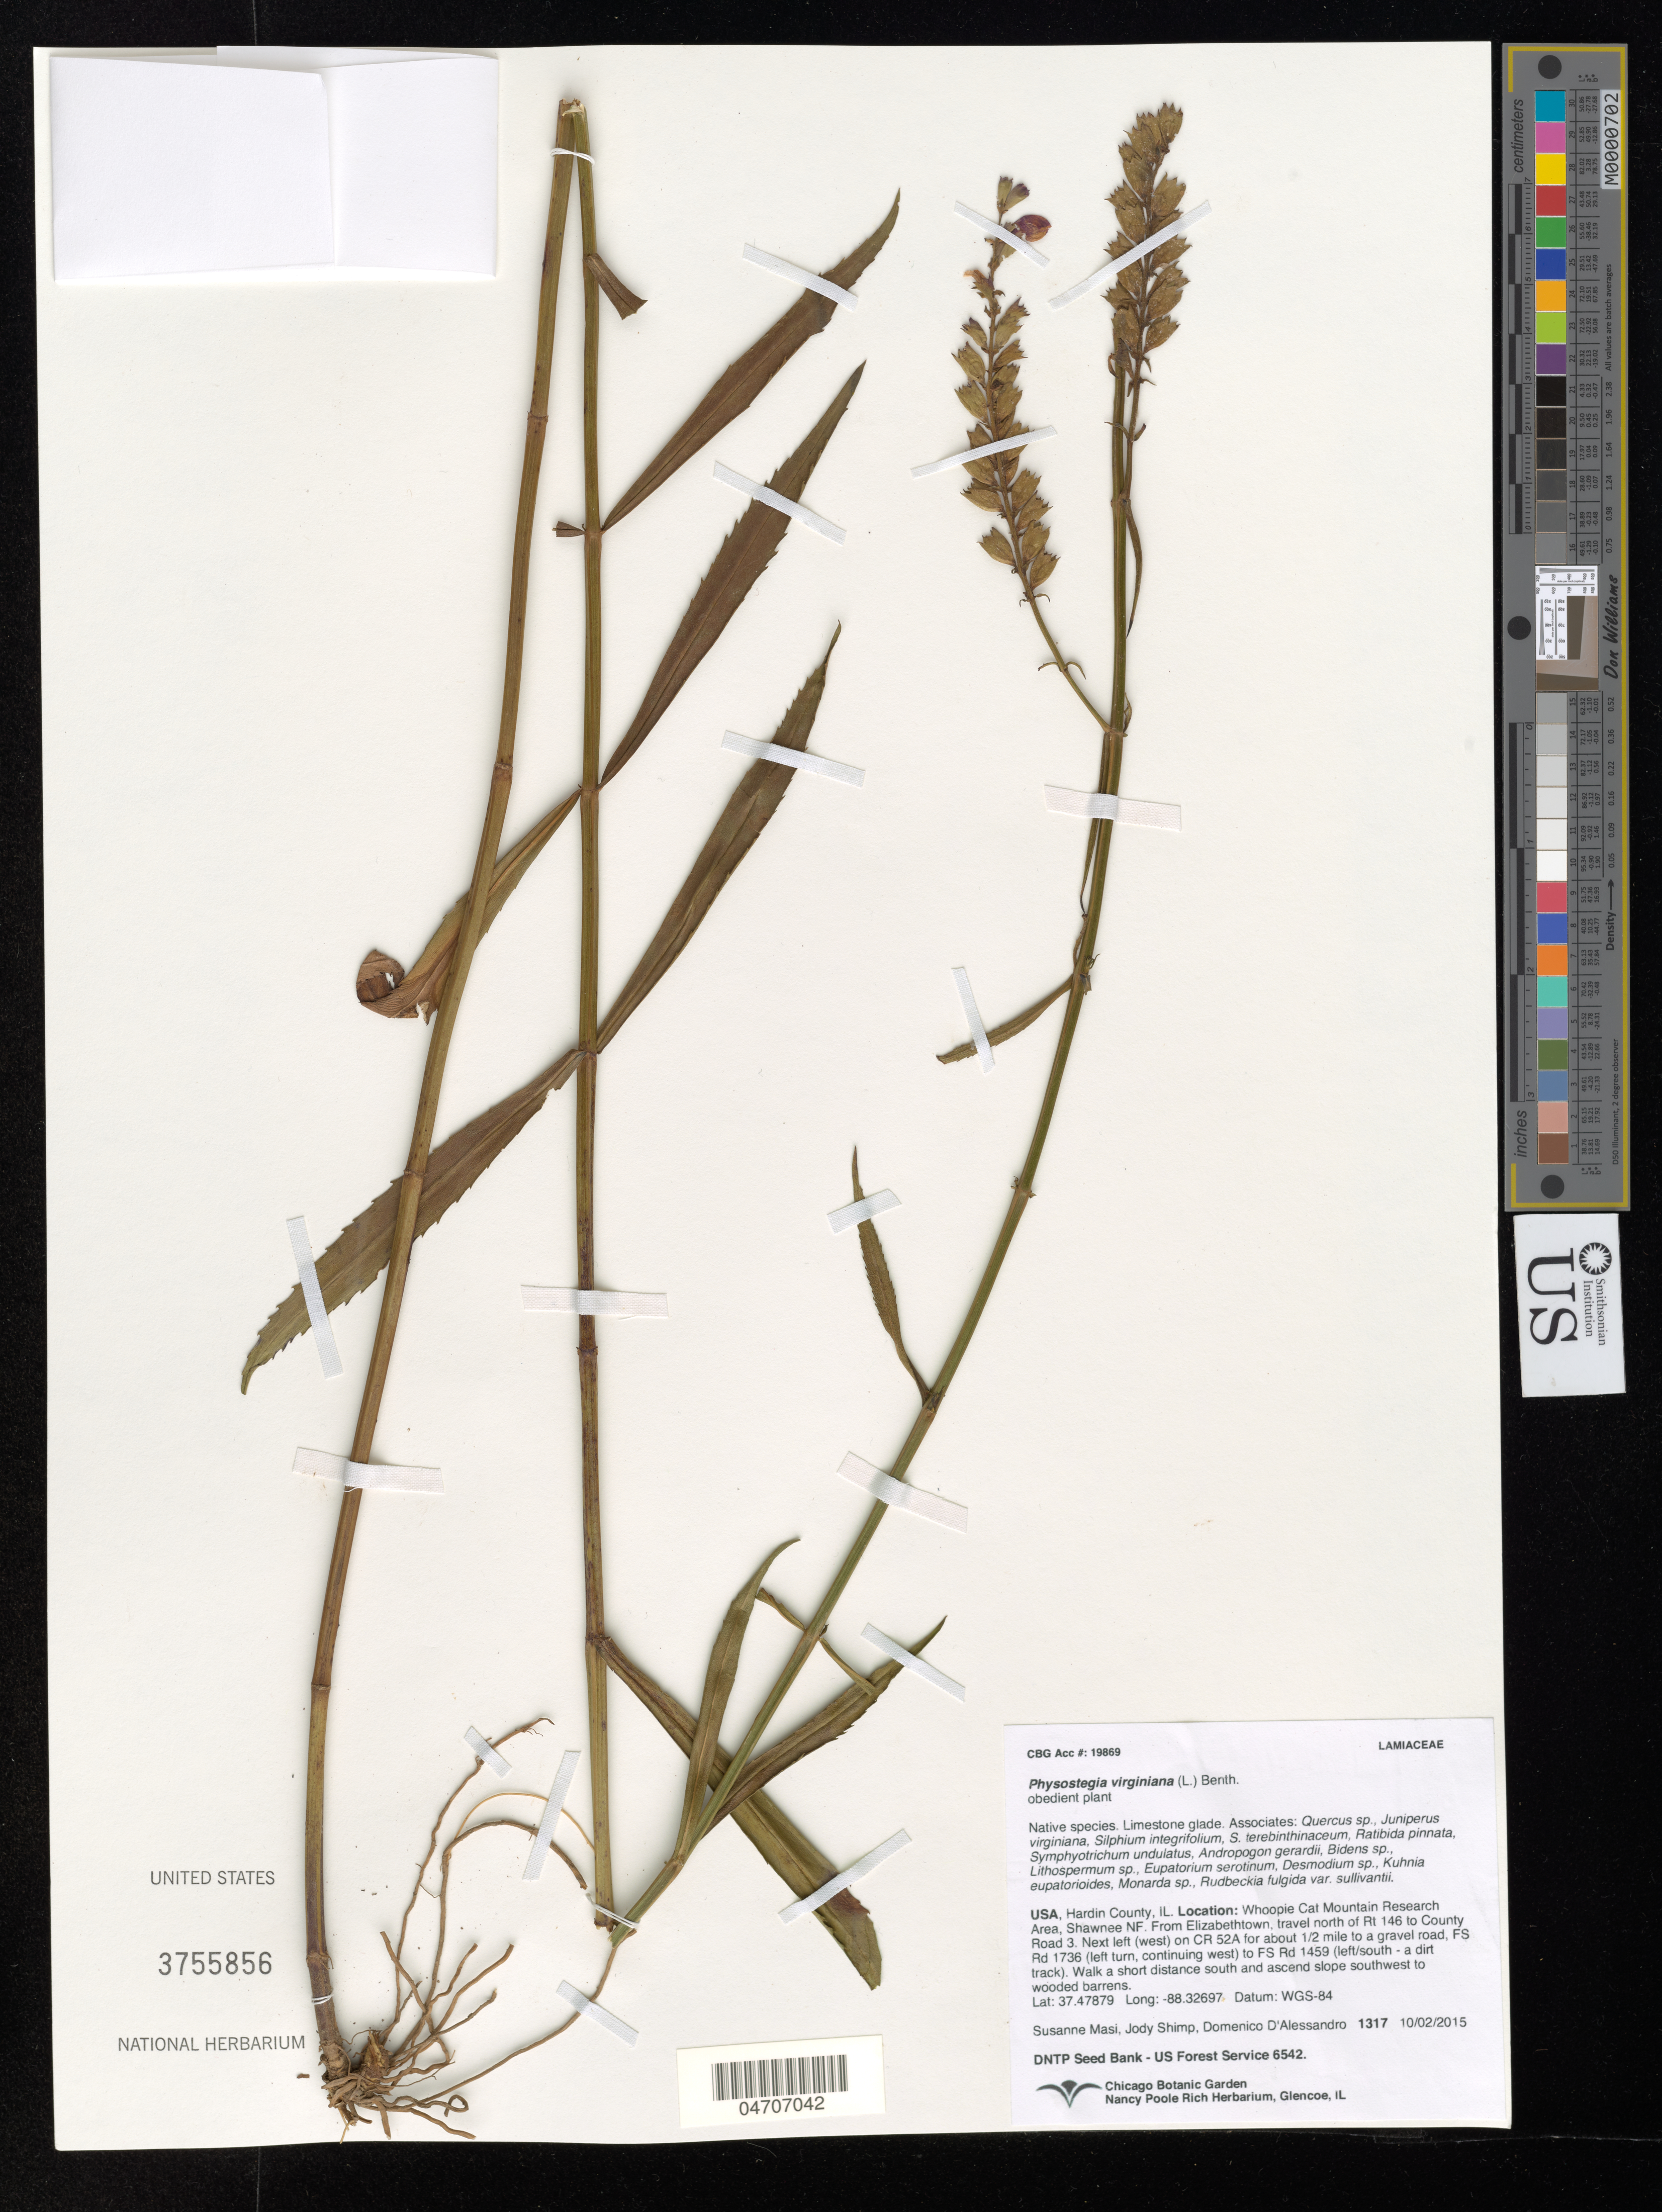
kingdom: Plantae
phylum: Tracheophyta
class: Magnoliopsida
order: Lamiales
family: Lamiaceae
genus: Physostegia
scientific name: Physostegia virginiana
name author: (L.) Benth.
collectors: S. Masi, A. Lisak & D. D'alessandro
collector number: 1317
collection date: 2015-10-02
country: United States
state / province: Illinois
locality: Hardin County. Whoopie Cat Mountain Research Area, Shawnee NF. From Elizabethtown, travel north of RT 146 to County Road 3. Next left (west) on CR 52A for about ½ mile to a gravel road, FS Rd 1736 (left turn, continuing west) to FS Rd 1459 (left/south- a dirt track). Walk a short distance south and ascend slope southwest to wooded barrens.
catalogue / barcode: US 3755856